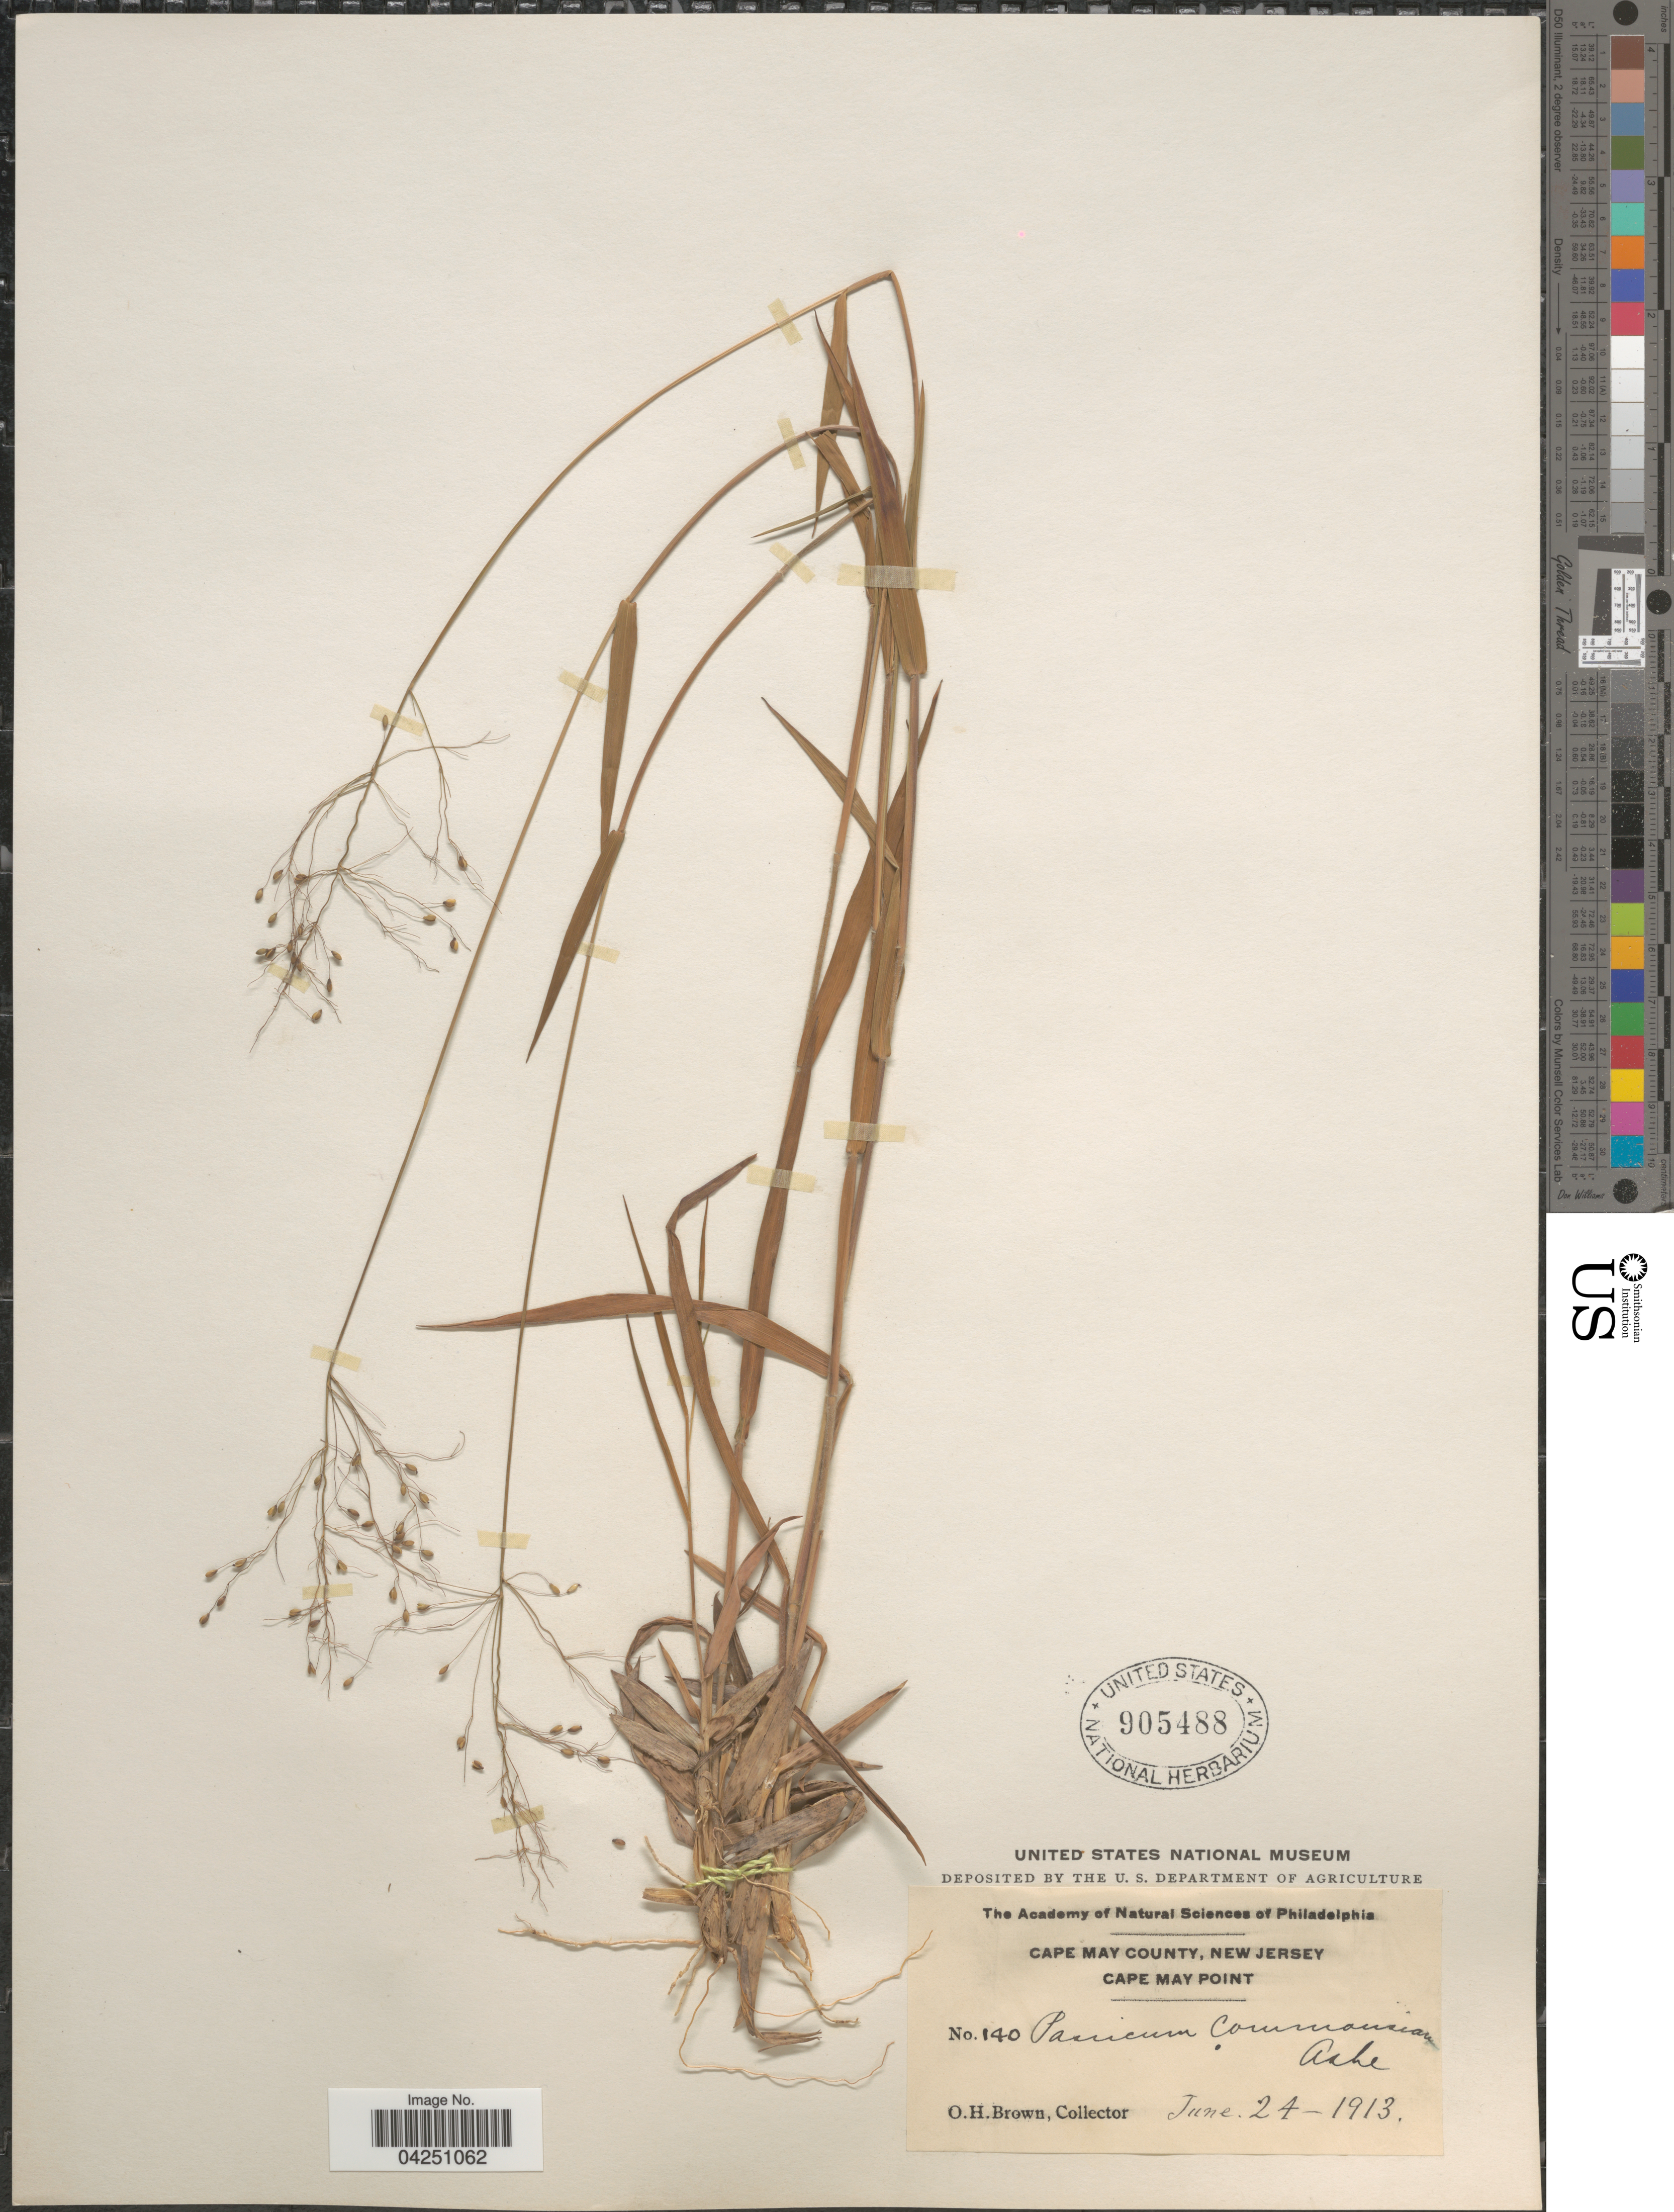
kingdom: Plantae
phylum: Tracheophyta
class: Liliopsida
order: Poales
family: Poaceae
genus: Dichanthelium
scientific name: Dichanthelium acuminatum var. acuminatum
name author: (Sw.) Gould & C.A. Clark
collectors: O. Brown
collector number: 140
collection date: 1913-06-24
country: United States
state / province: New Jersey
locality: Cape May County. Cape May Point.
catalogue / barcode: US 905488